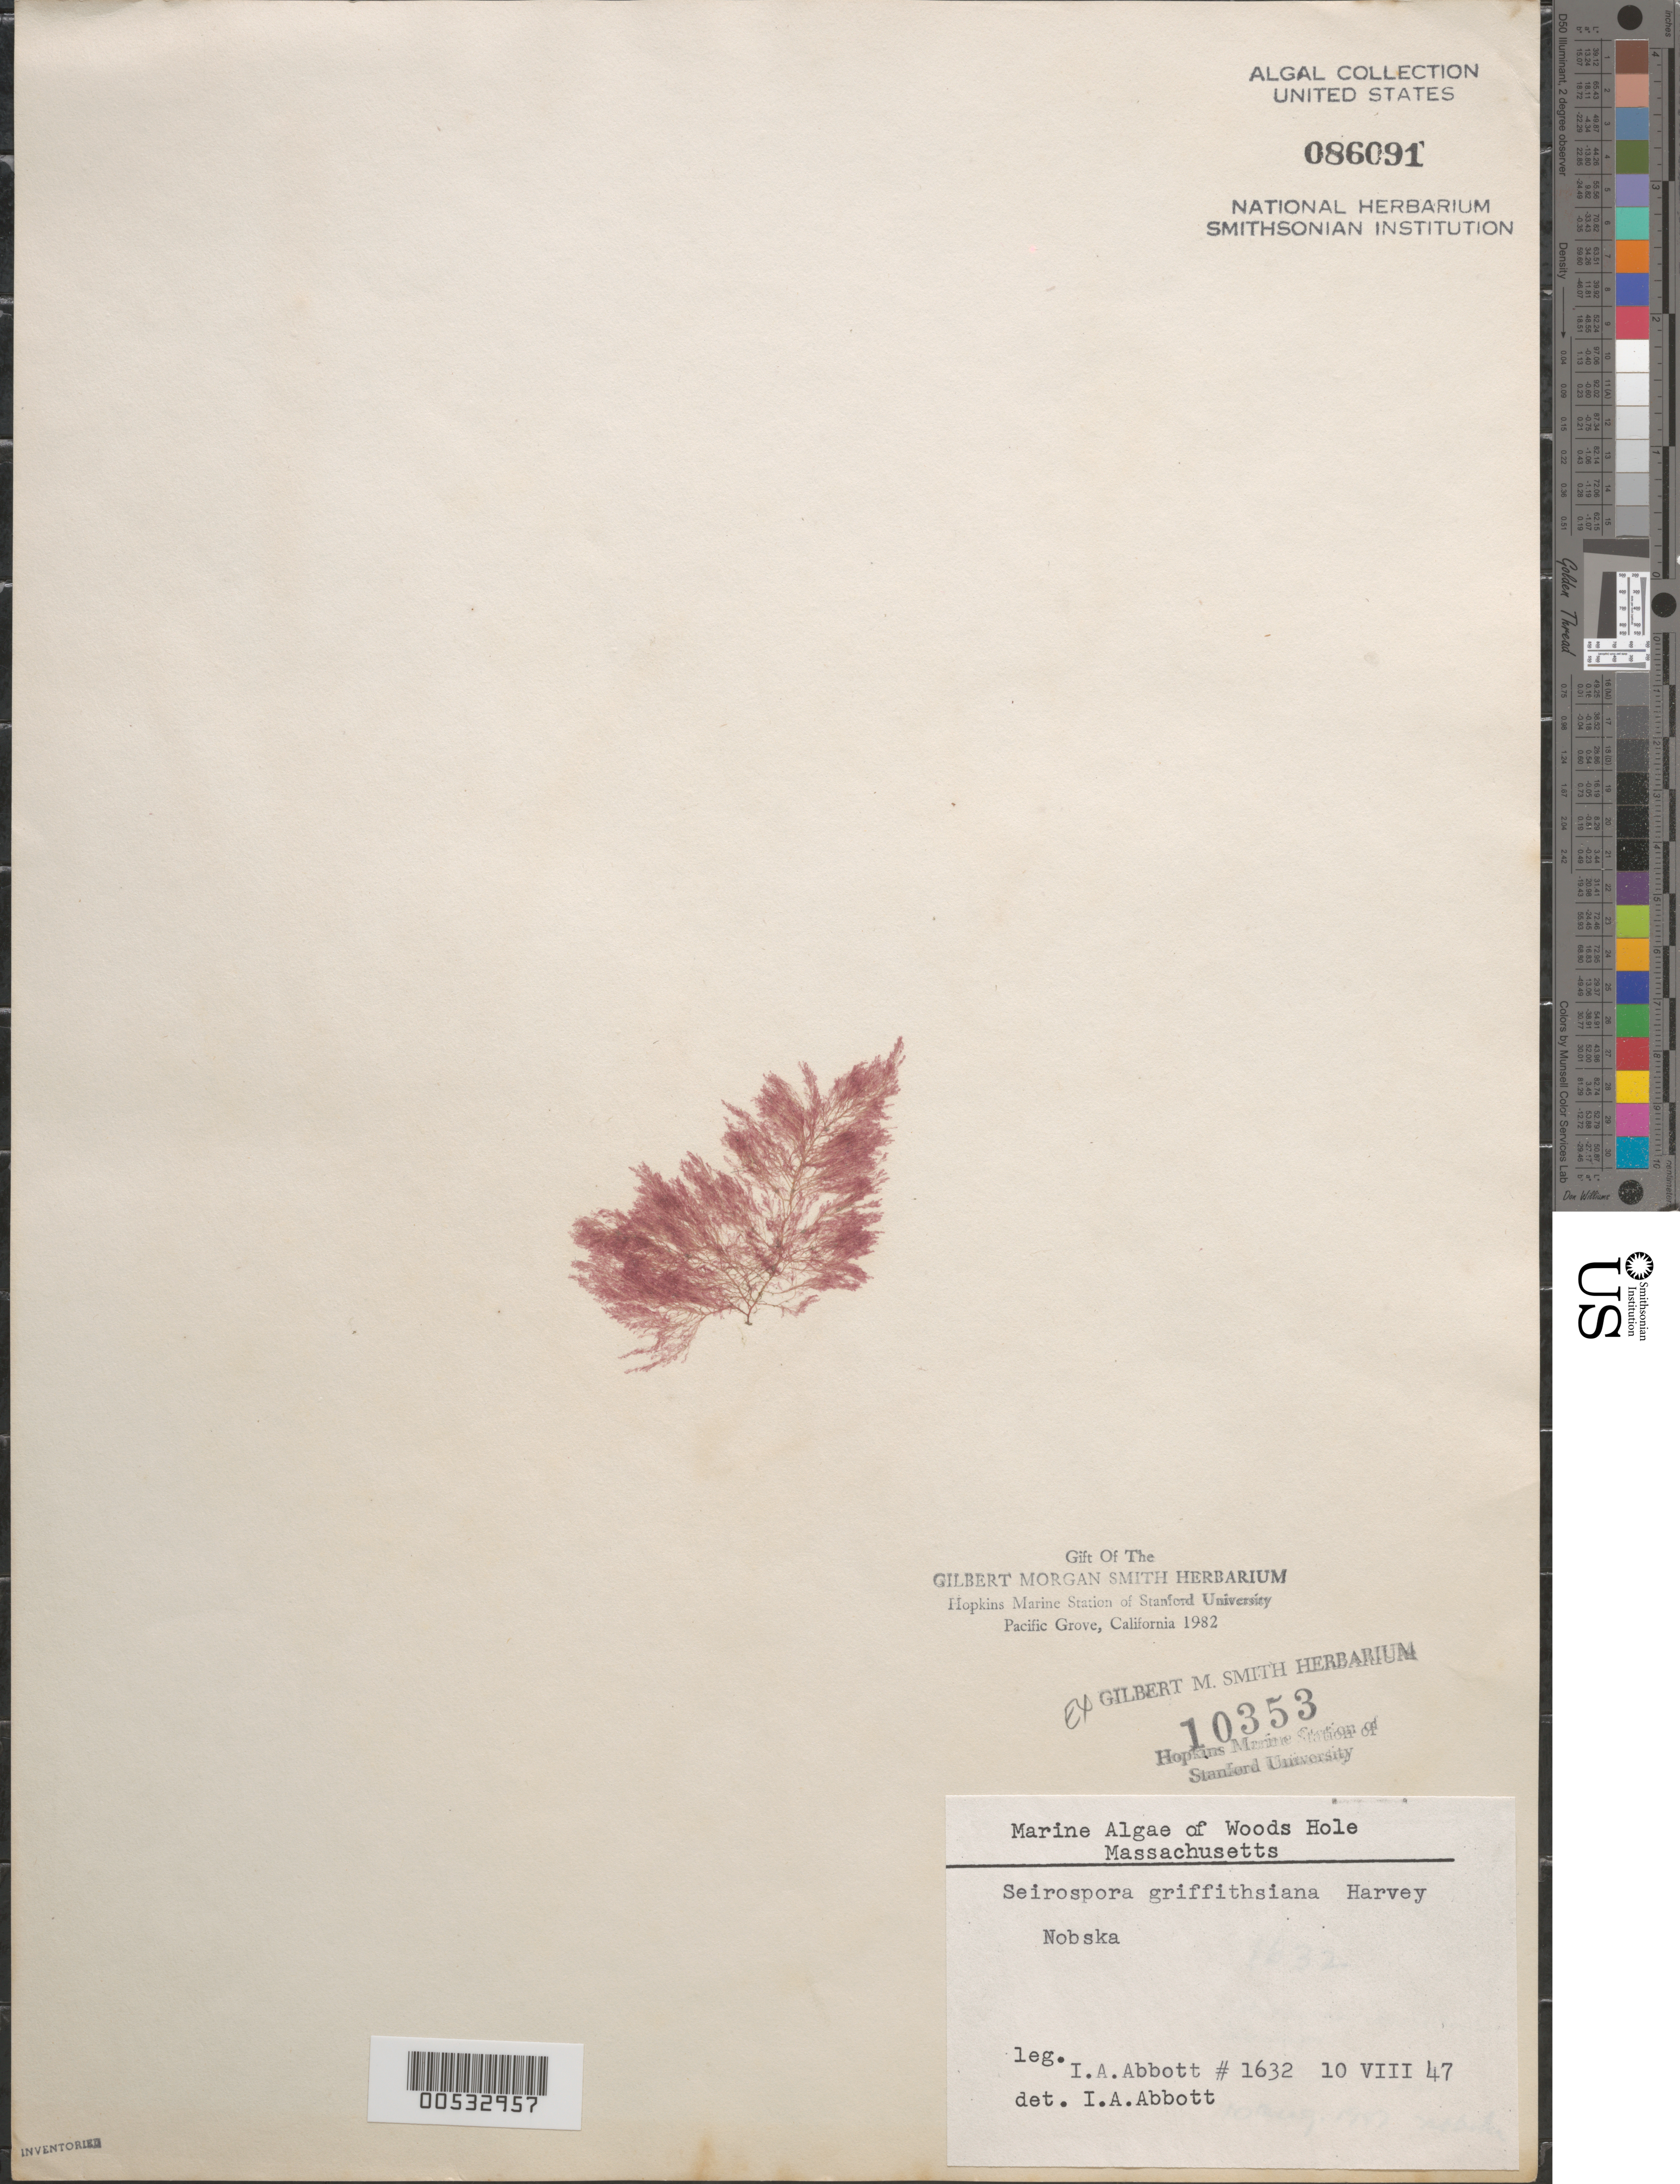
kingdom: Plantae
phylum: Rhodophyta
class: Florideophyceae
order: Ceramiales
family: Callithamniaceae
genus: Seirospora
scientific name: Seirospora interrupta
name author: (Sm.) F. Schmitz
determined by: Algae name updating Project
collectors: I. A. Abbott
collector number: IAA 1632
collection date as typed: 10 Aug 1947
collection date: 1947-08-10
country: United States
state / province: Massachusetts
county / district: Barnstable County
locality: Nobska, Woods Hole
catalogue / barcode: US 86091